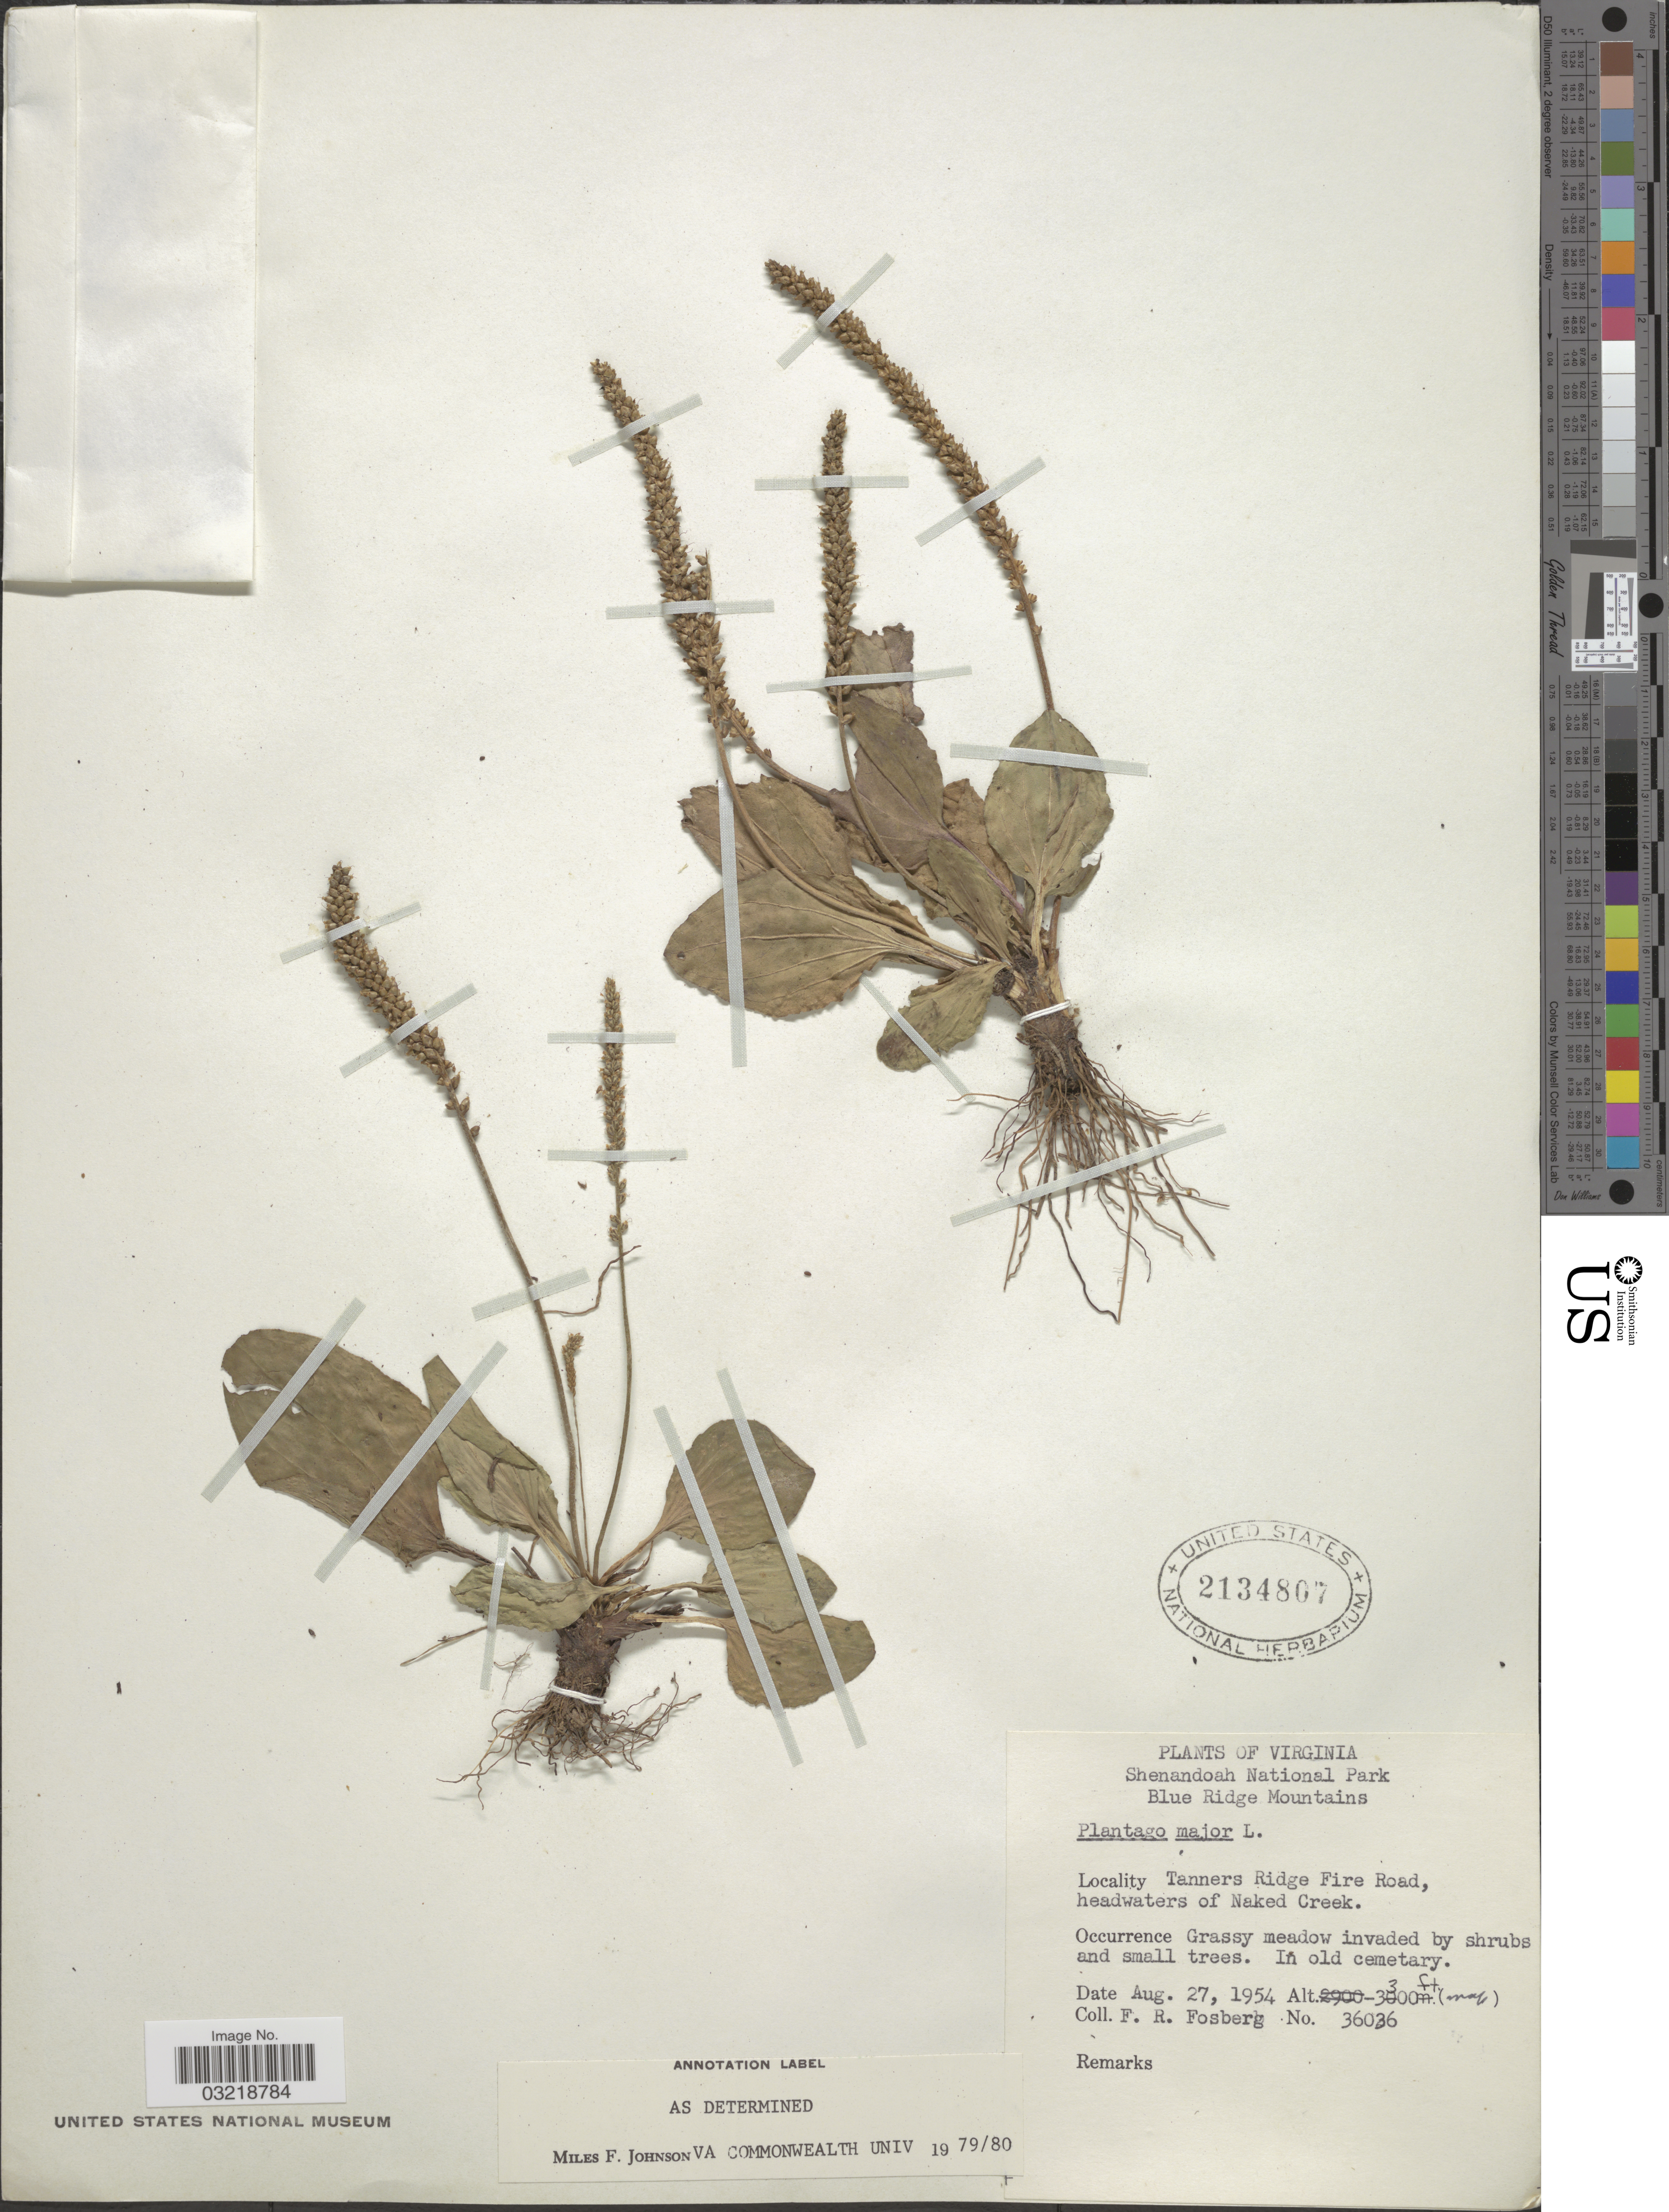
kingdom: Plantae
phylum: Tracheophyta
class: Magnoliopsida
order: Lamiales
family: Plantaginaceae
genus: Plantago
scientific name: Plantago major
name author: L.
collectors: F. R. Fosberg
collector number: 36036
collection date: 1954-08-27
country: United States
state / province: Virginia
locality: Shenandoah National Park. Blue Ridge Mountains. Tanners Ridge Fire Road, headwaters of Naked Creek.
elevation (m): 1006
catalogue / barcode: US 2134807